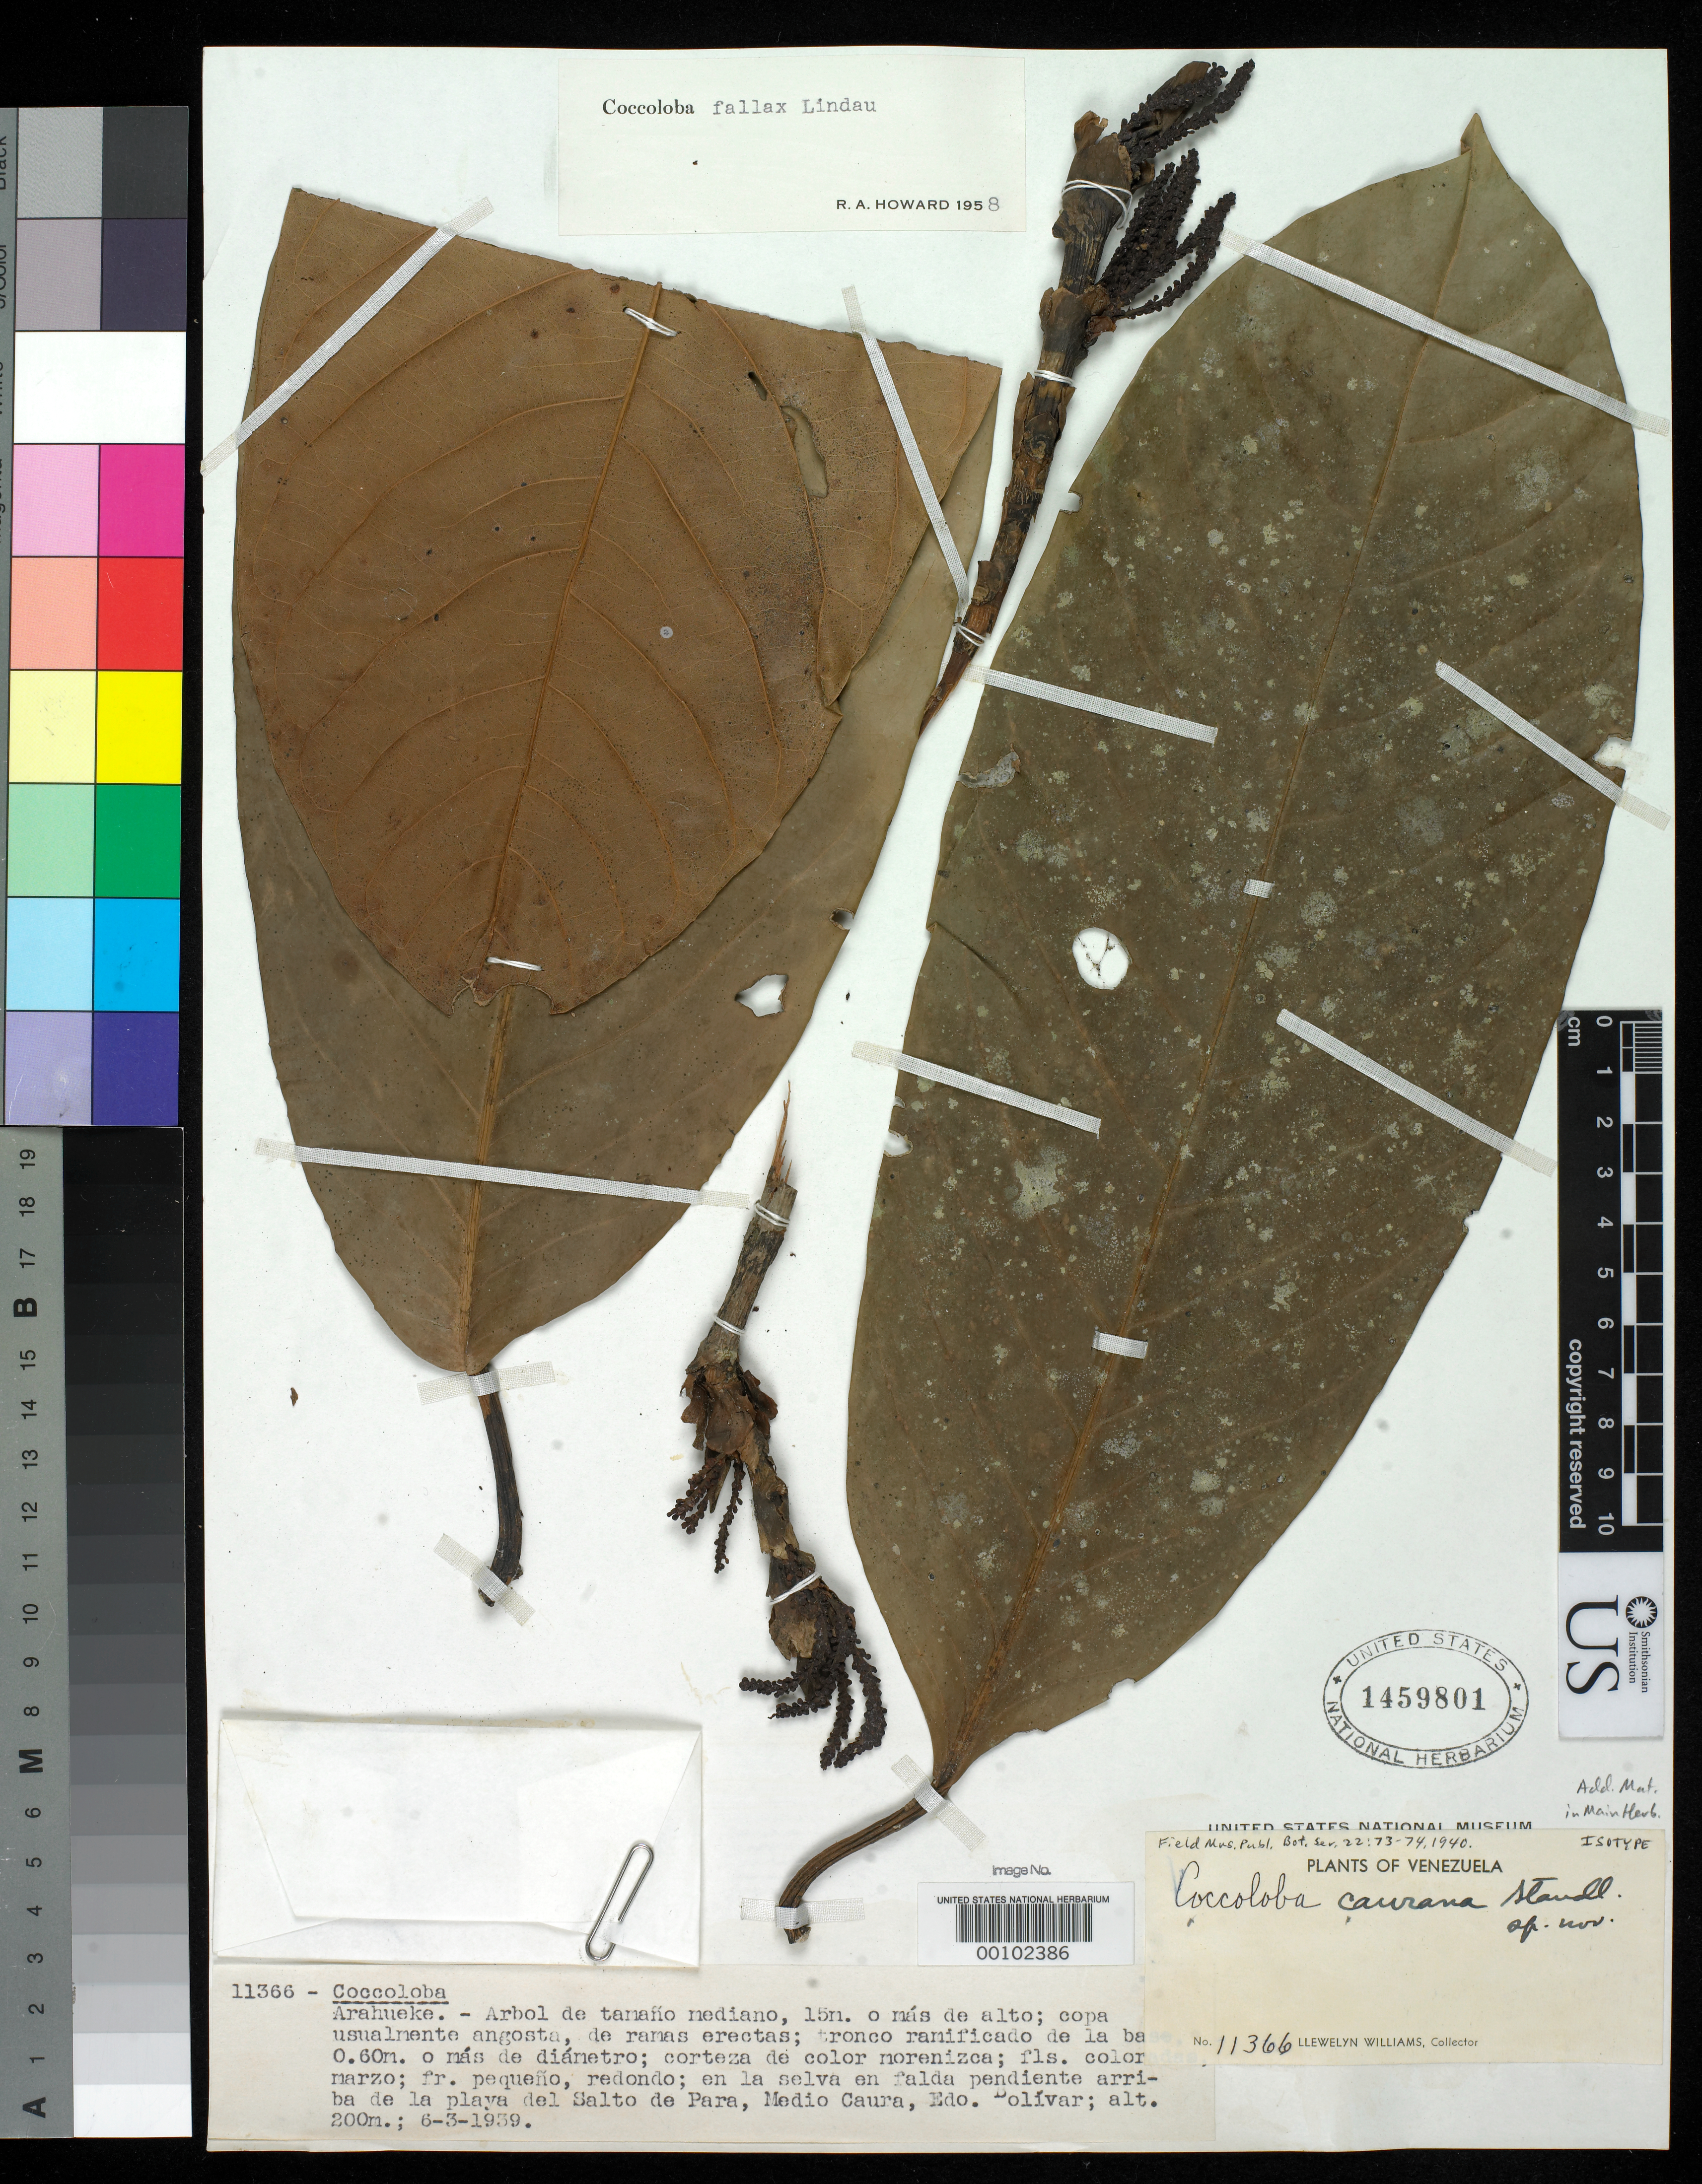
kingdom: Plantae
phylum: Tracheophyta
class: Magnoliopsida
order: Caryophyllales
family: Polygonaceae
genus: Coccoloba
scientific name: Coccoloba caurana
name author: Standl.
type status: Isotype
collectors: Ll. Williams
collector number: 11366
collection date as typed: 6-3-1939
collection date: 1939-03-06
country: Venezuela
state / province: Bolivar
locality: Playa of Salta de Para, Medio Caura.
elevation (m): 200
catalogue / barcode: US 1459801